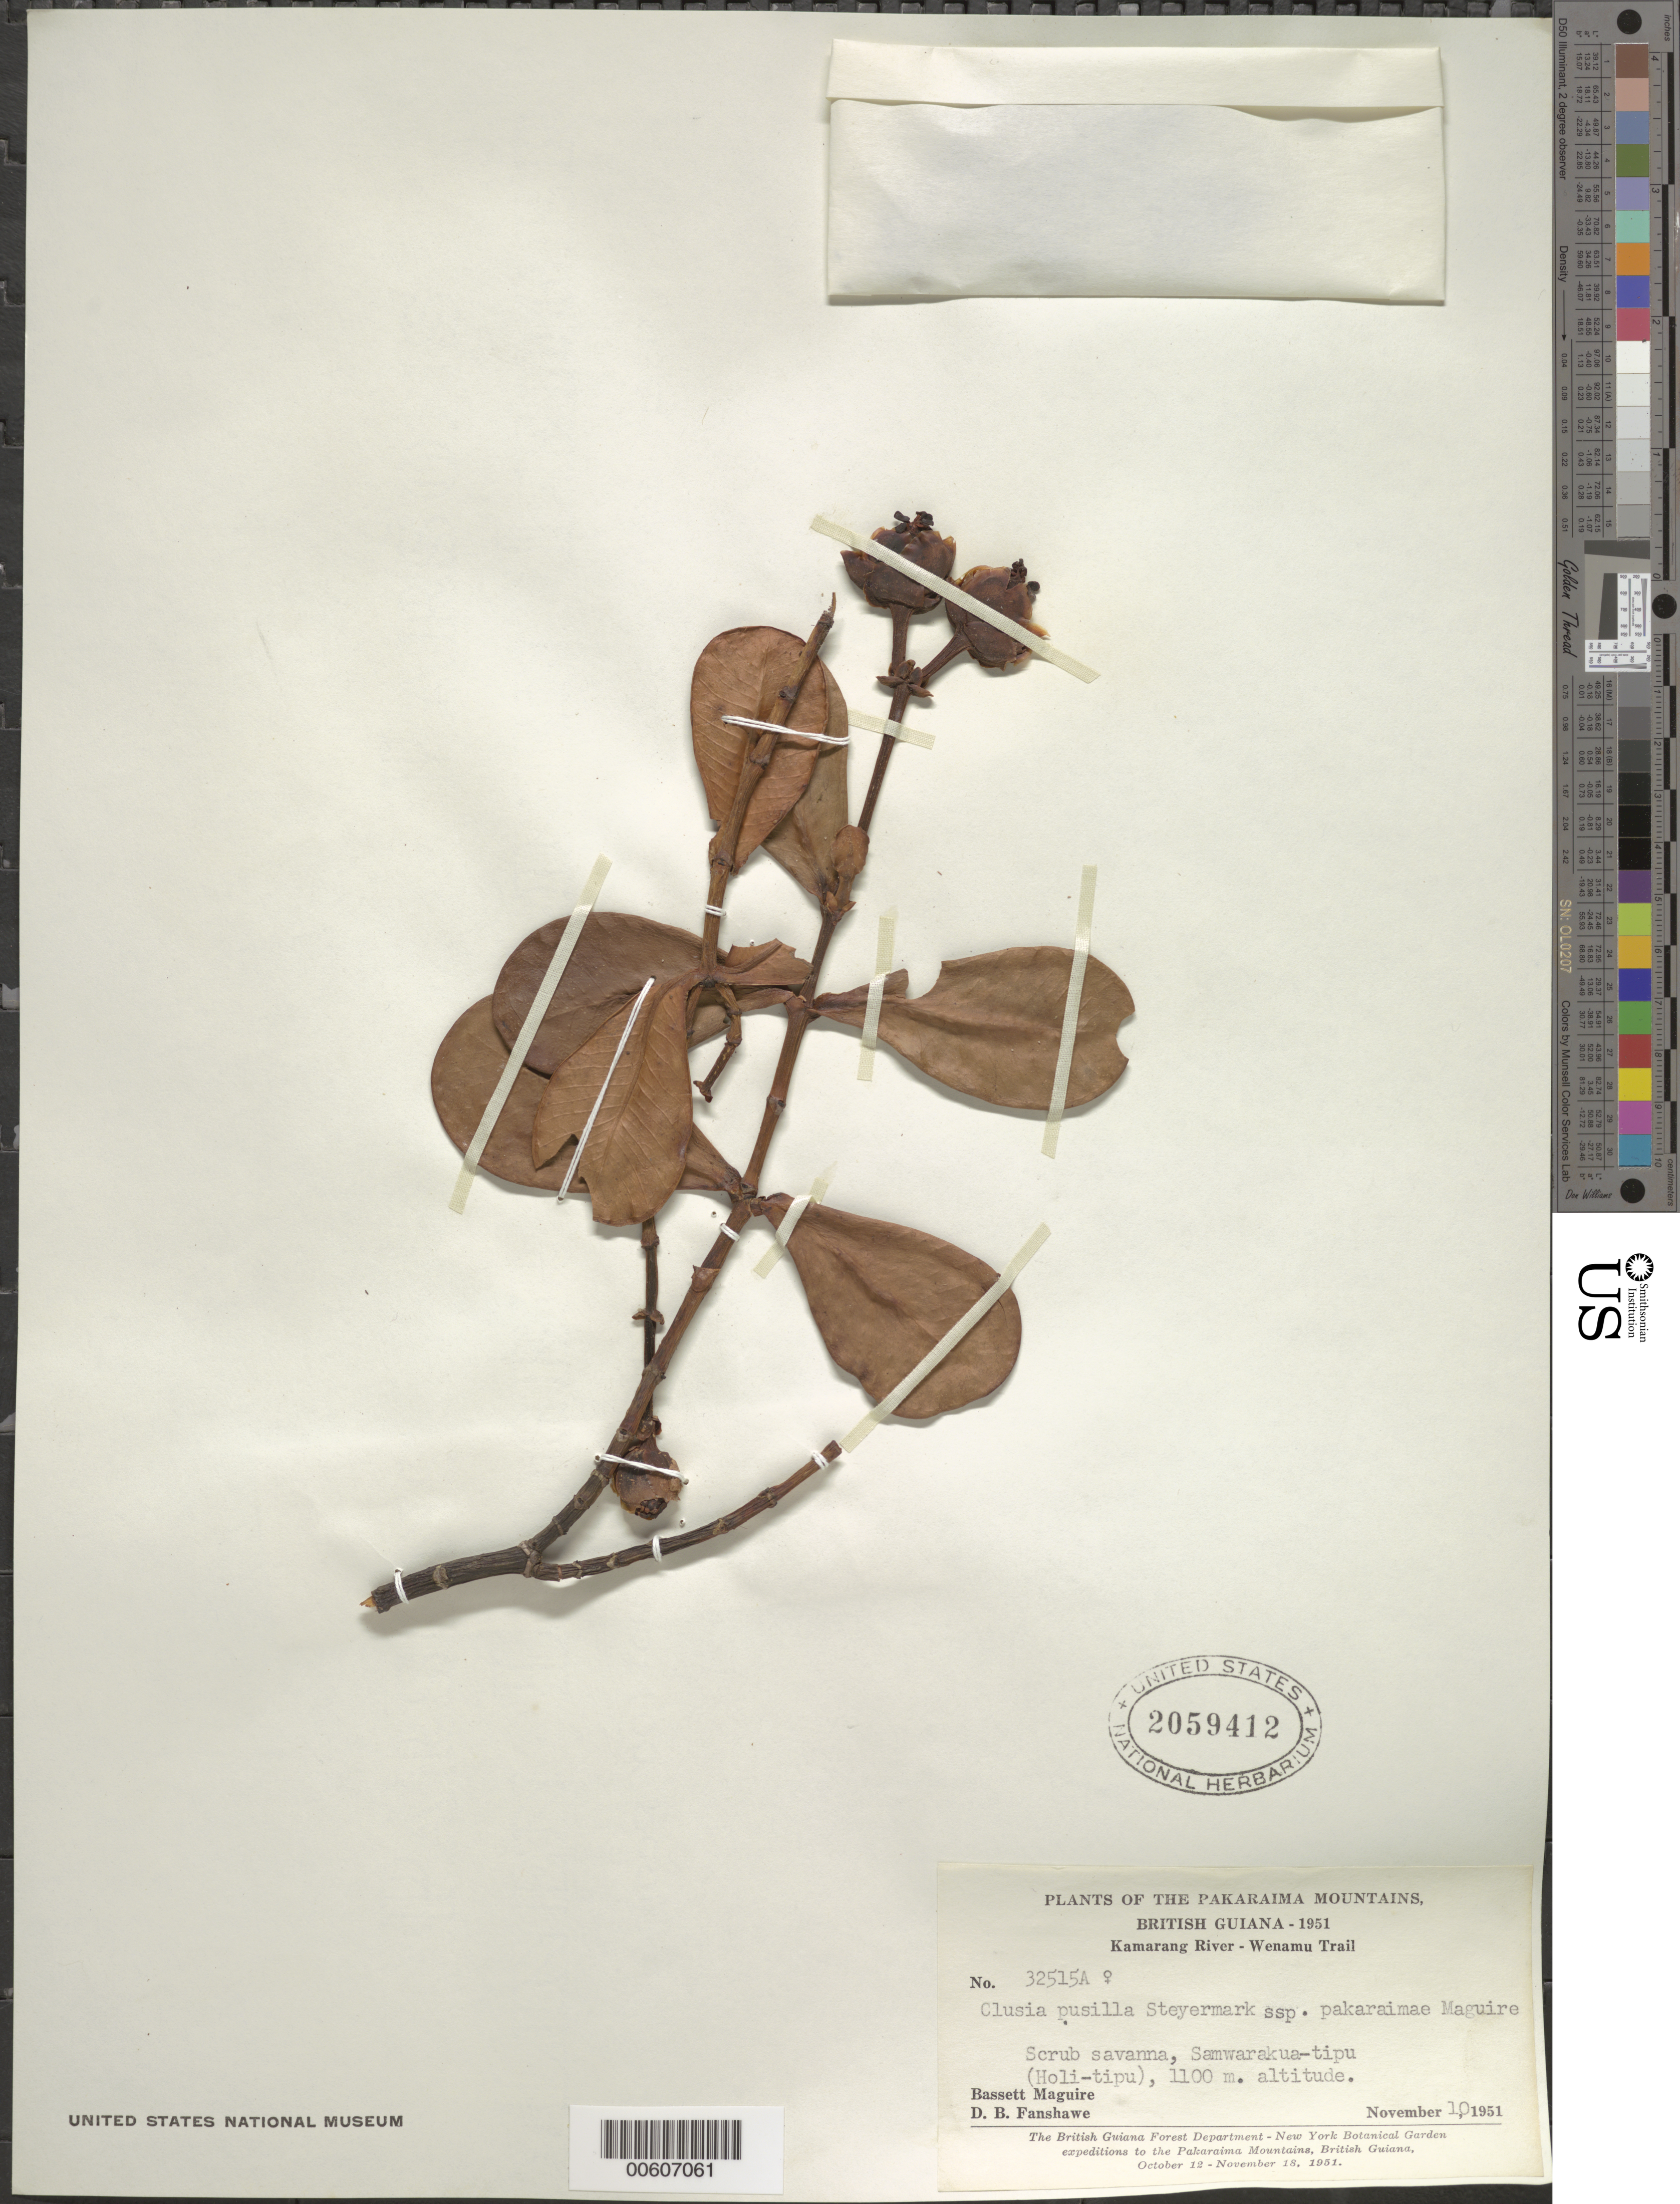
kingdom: Plantae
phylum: Tracheophyta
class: Magnoliopsida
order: Malpighiales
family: Clusiaceae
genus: Clusia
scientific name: Clusia pusilla subsp. pakaraimae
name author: Maguire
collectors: B. Maguire & D. B. Fanshawe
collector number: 32515 a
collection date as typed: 10-Nov-51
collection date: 1951-11-10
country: Guyana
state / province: Cuyuni-Mazaruni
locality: Samwarakna-tipu (Holi-tipu), Kamarang River - Wenamu Trail, Pakaraima Mts.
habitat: Scrub savanna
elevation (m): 1100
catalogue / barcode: US 2059412